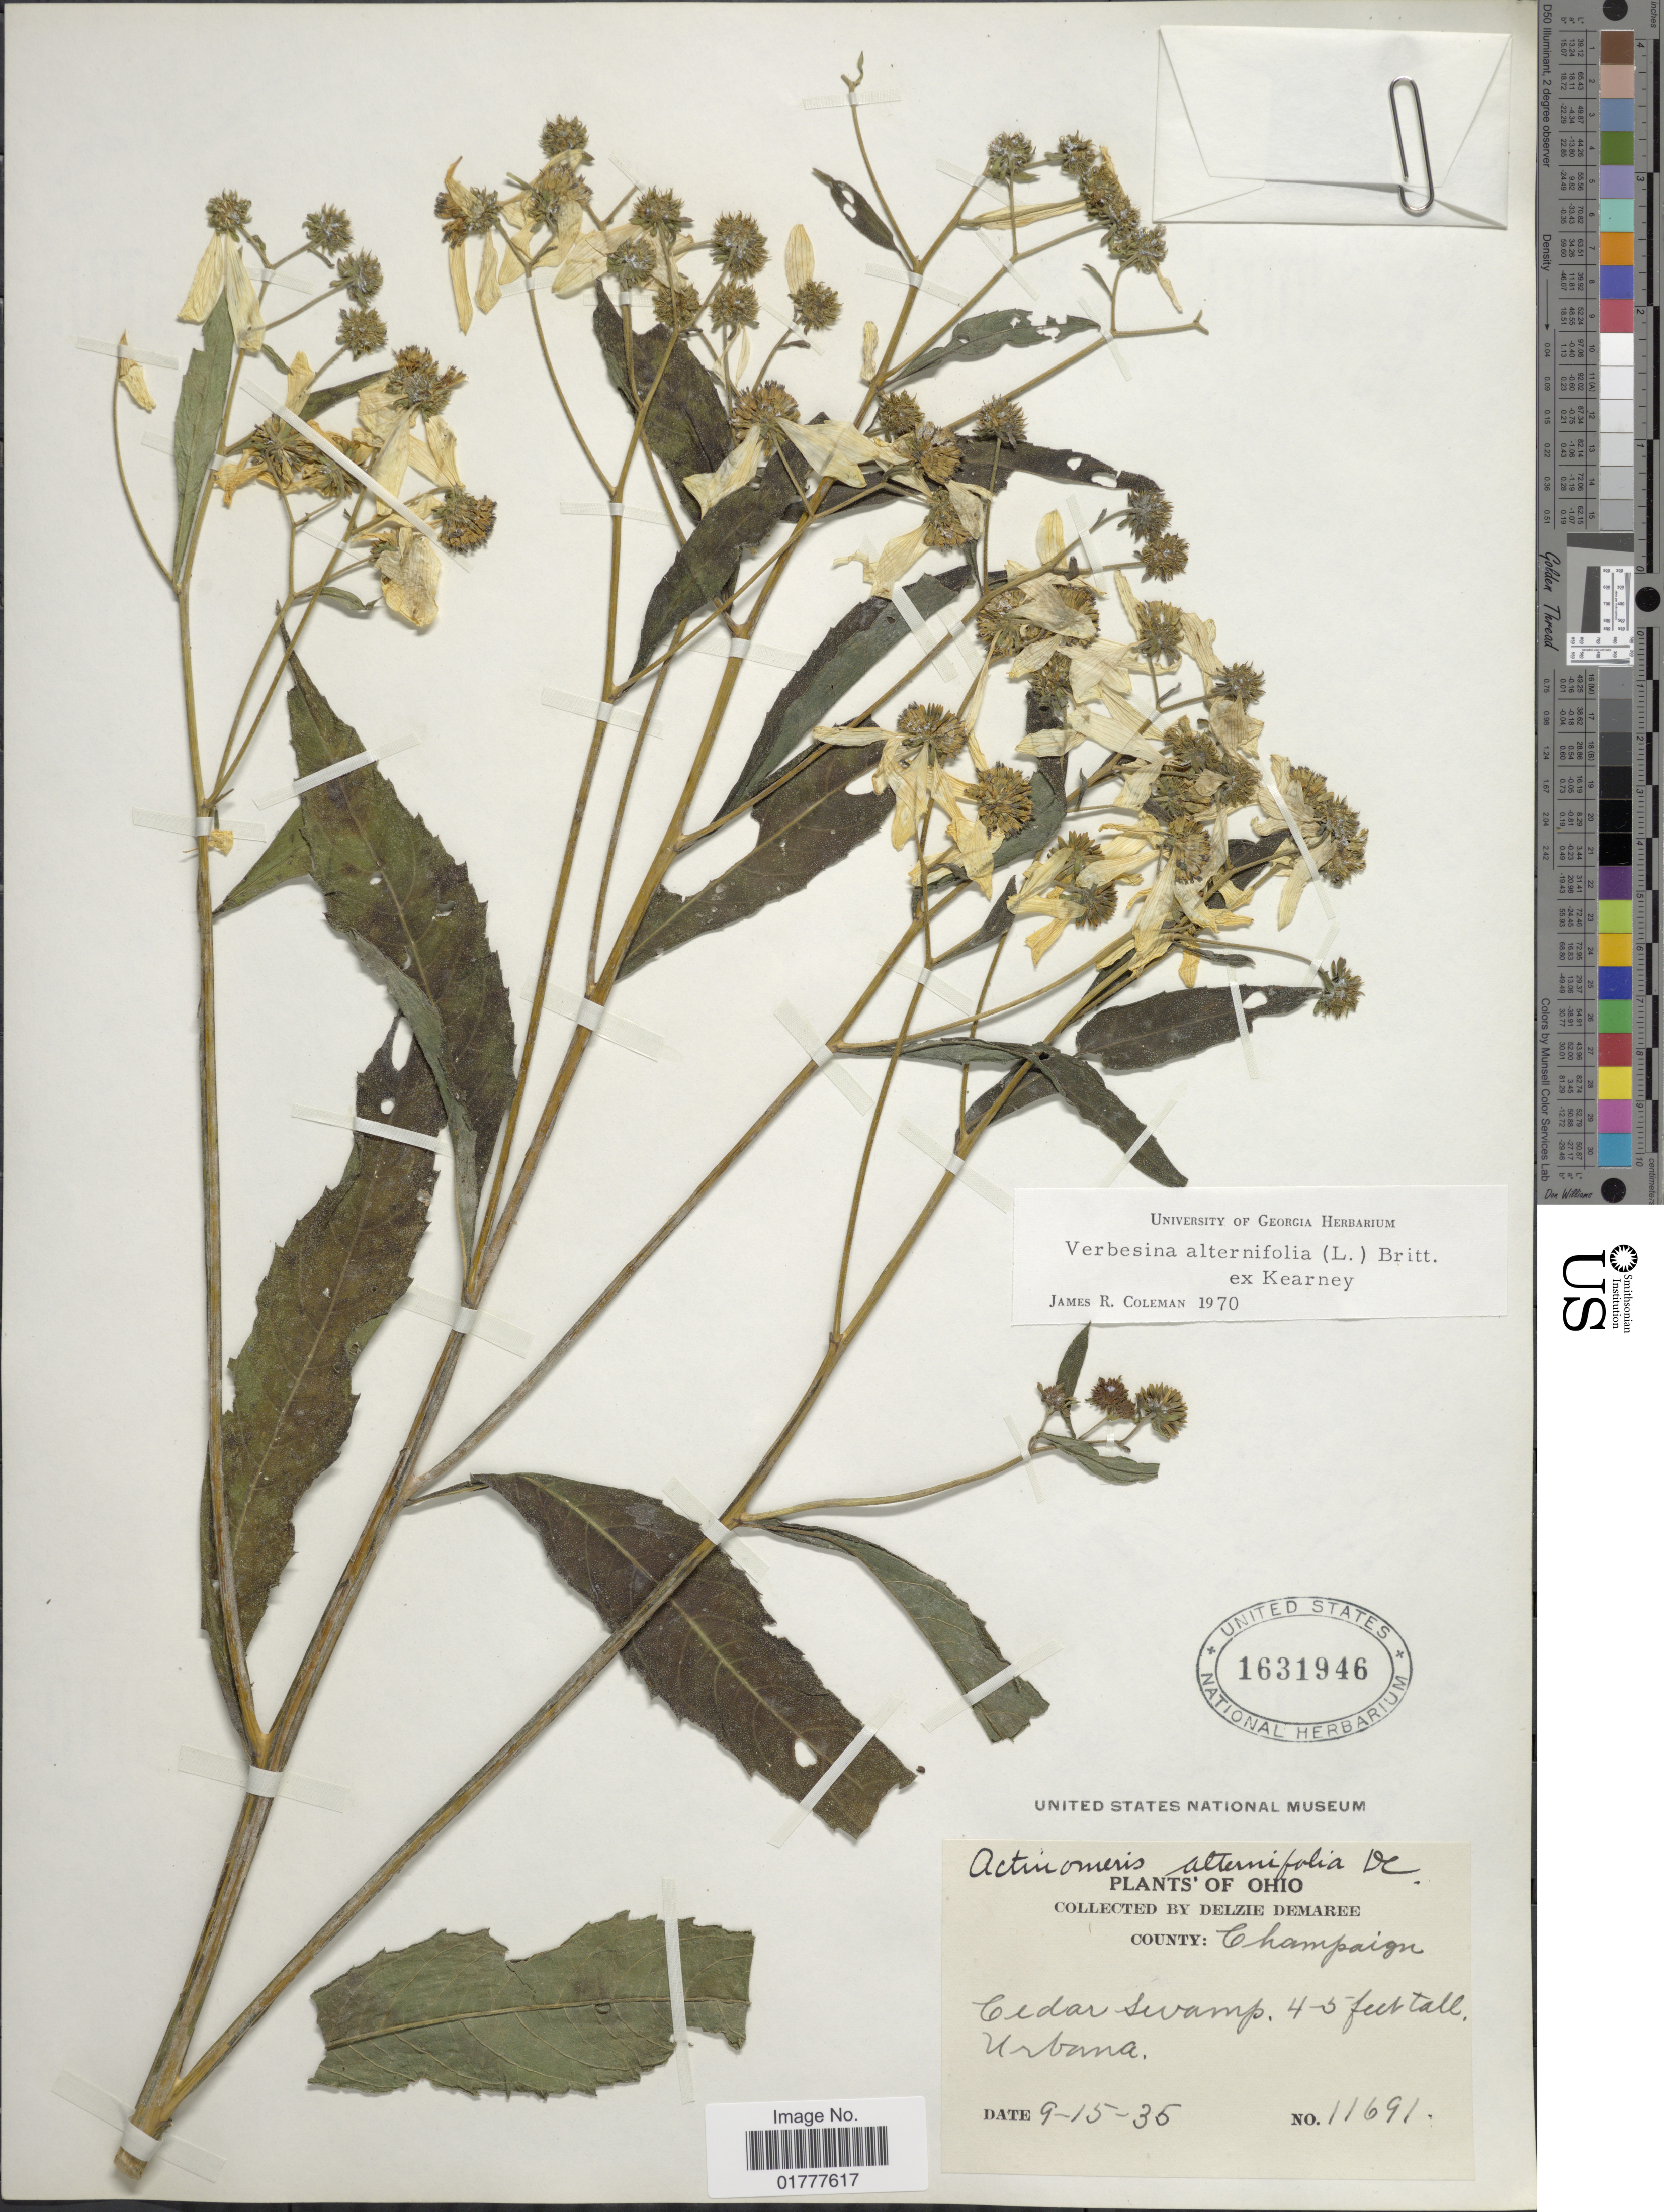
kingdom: Plantae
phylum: Tracheophyta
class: Magnoliopsida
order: Asterales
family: Asteraceae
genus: Actinomeris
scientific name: Actinomeris alternifolia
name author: (L.) DC.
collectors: D. Demaree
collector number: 11691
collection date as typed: Transcribed d/m/y: 15/9/35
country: United States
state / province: Ohio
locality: County: Champaign. Cedar Swamp.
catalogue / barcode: US 1631946